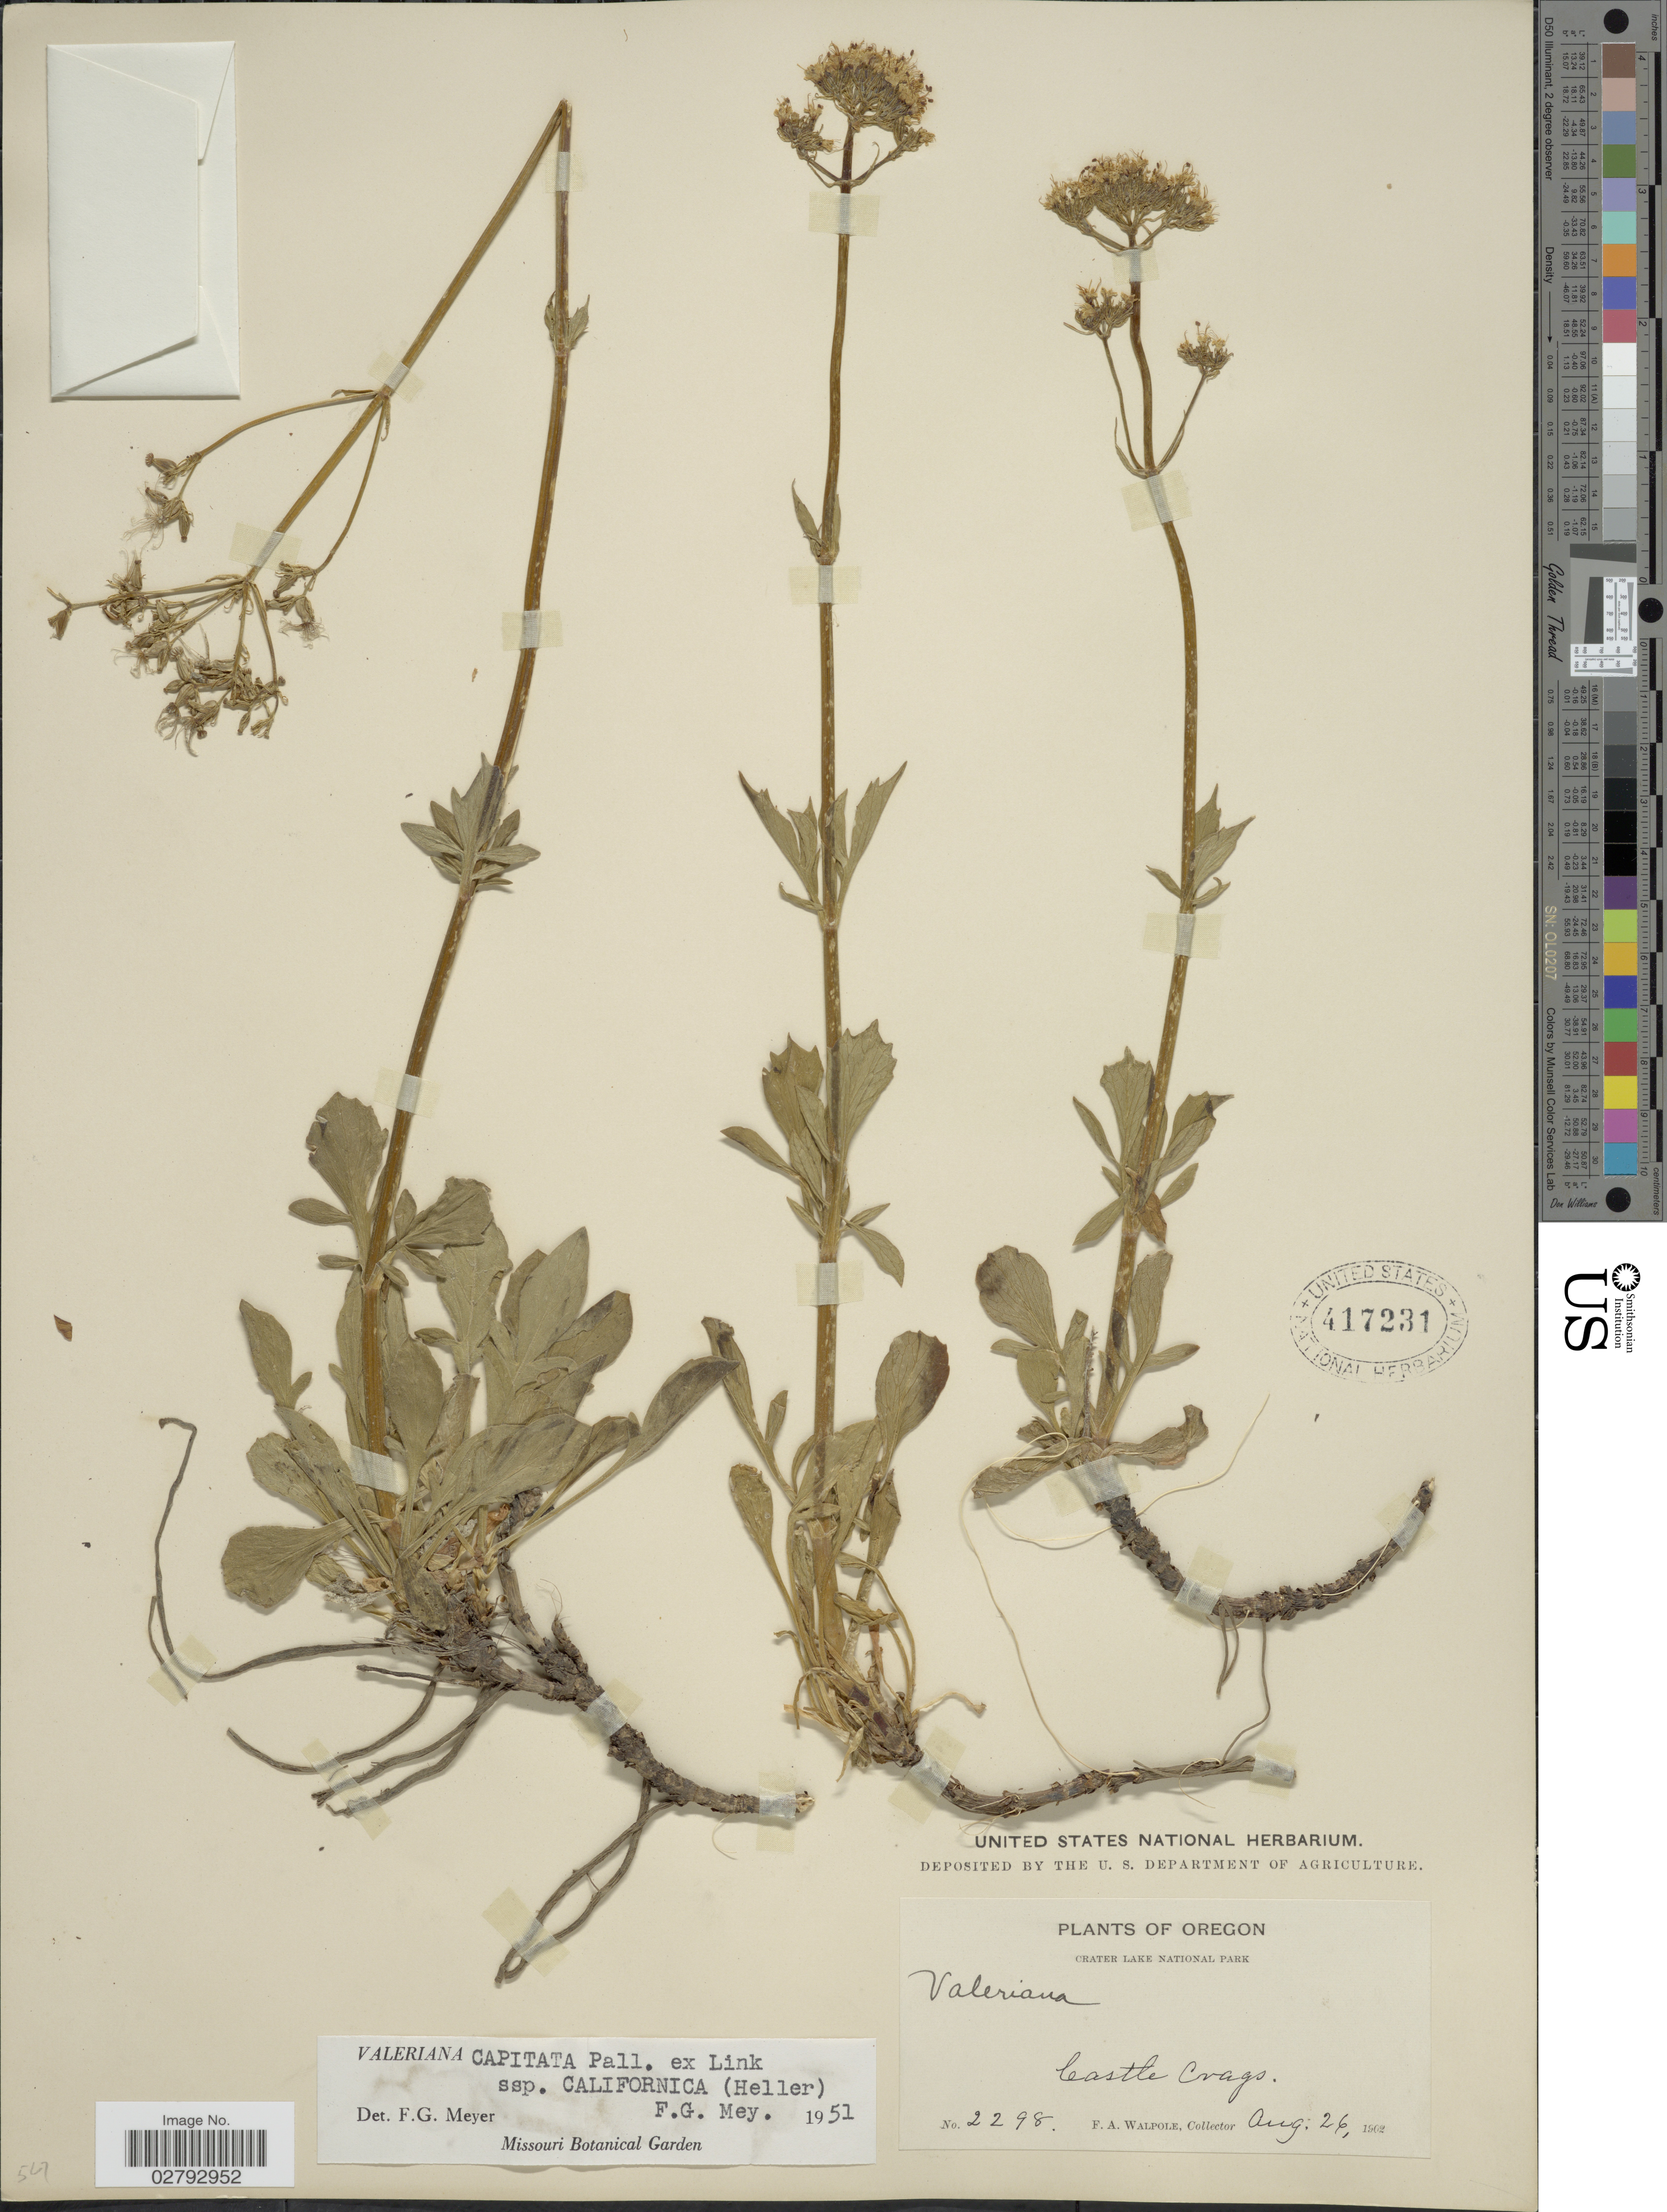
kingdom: Plantae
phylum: Tracheophyta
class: Magnoliopsida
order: Dipsacales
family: Caprifoliaceae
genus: Valeriana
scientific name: Valeriana capitata subsp. californica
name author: (A. Heller) F.G. Mey.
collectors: F. Walpole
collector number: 2298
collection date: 1962-08-26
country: United States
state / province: Oregon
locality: Crater Lake National Park. Castle Crags.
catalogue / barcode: US 417231